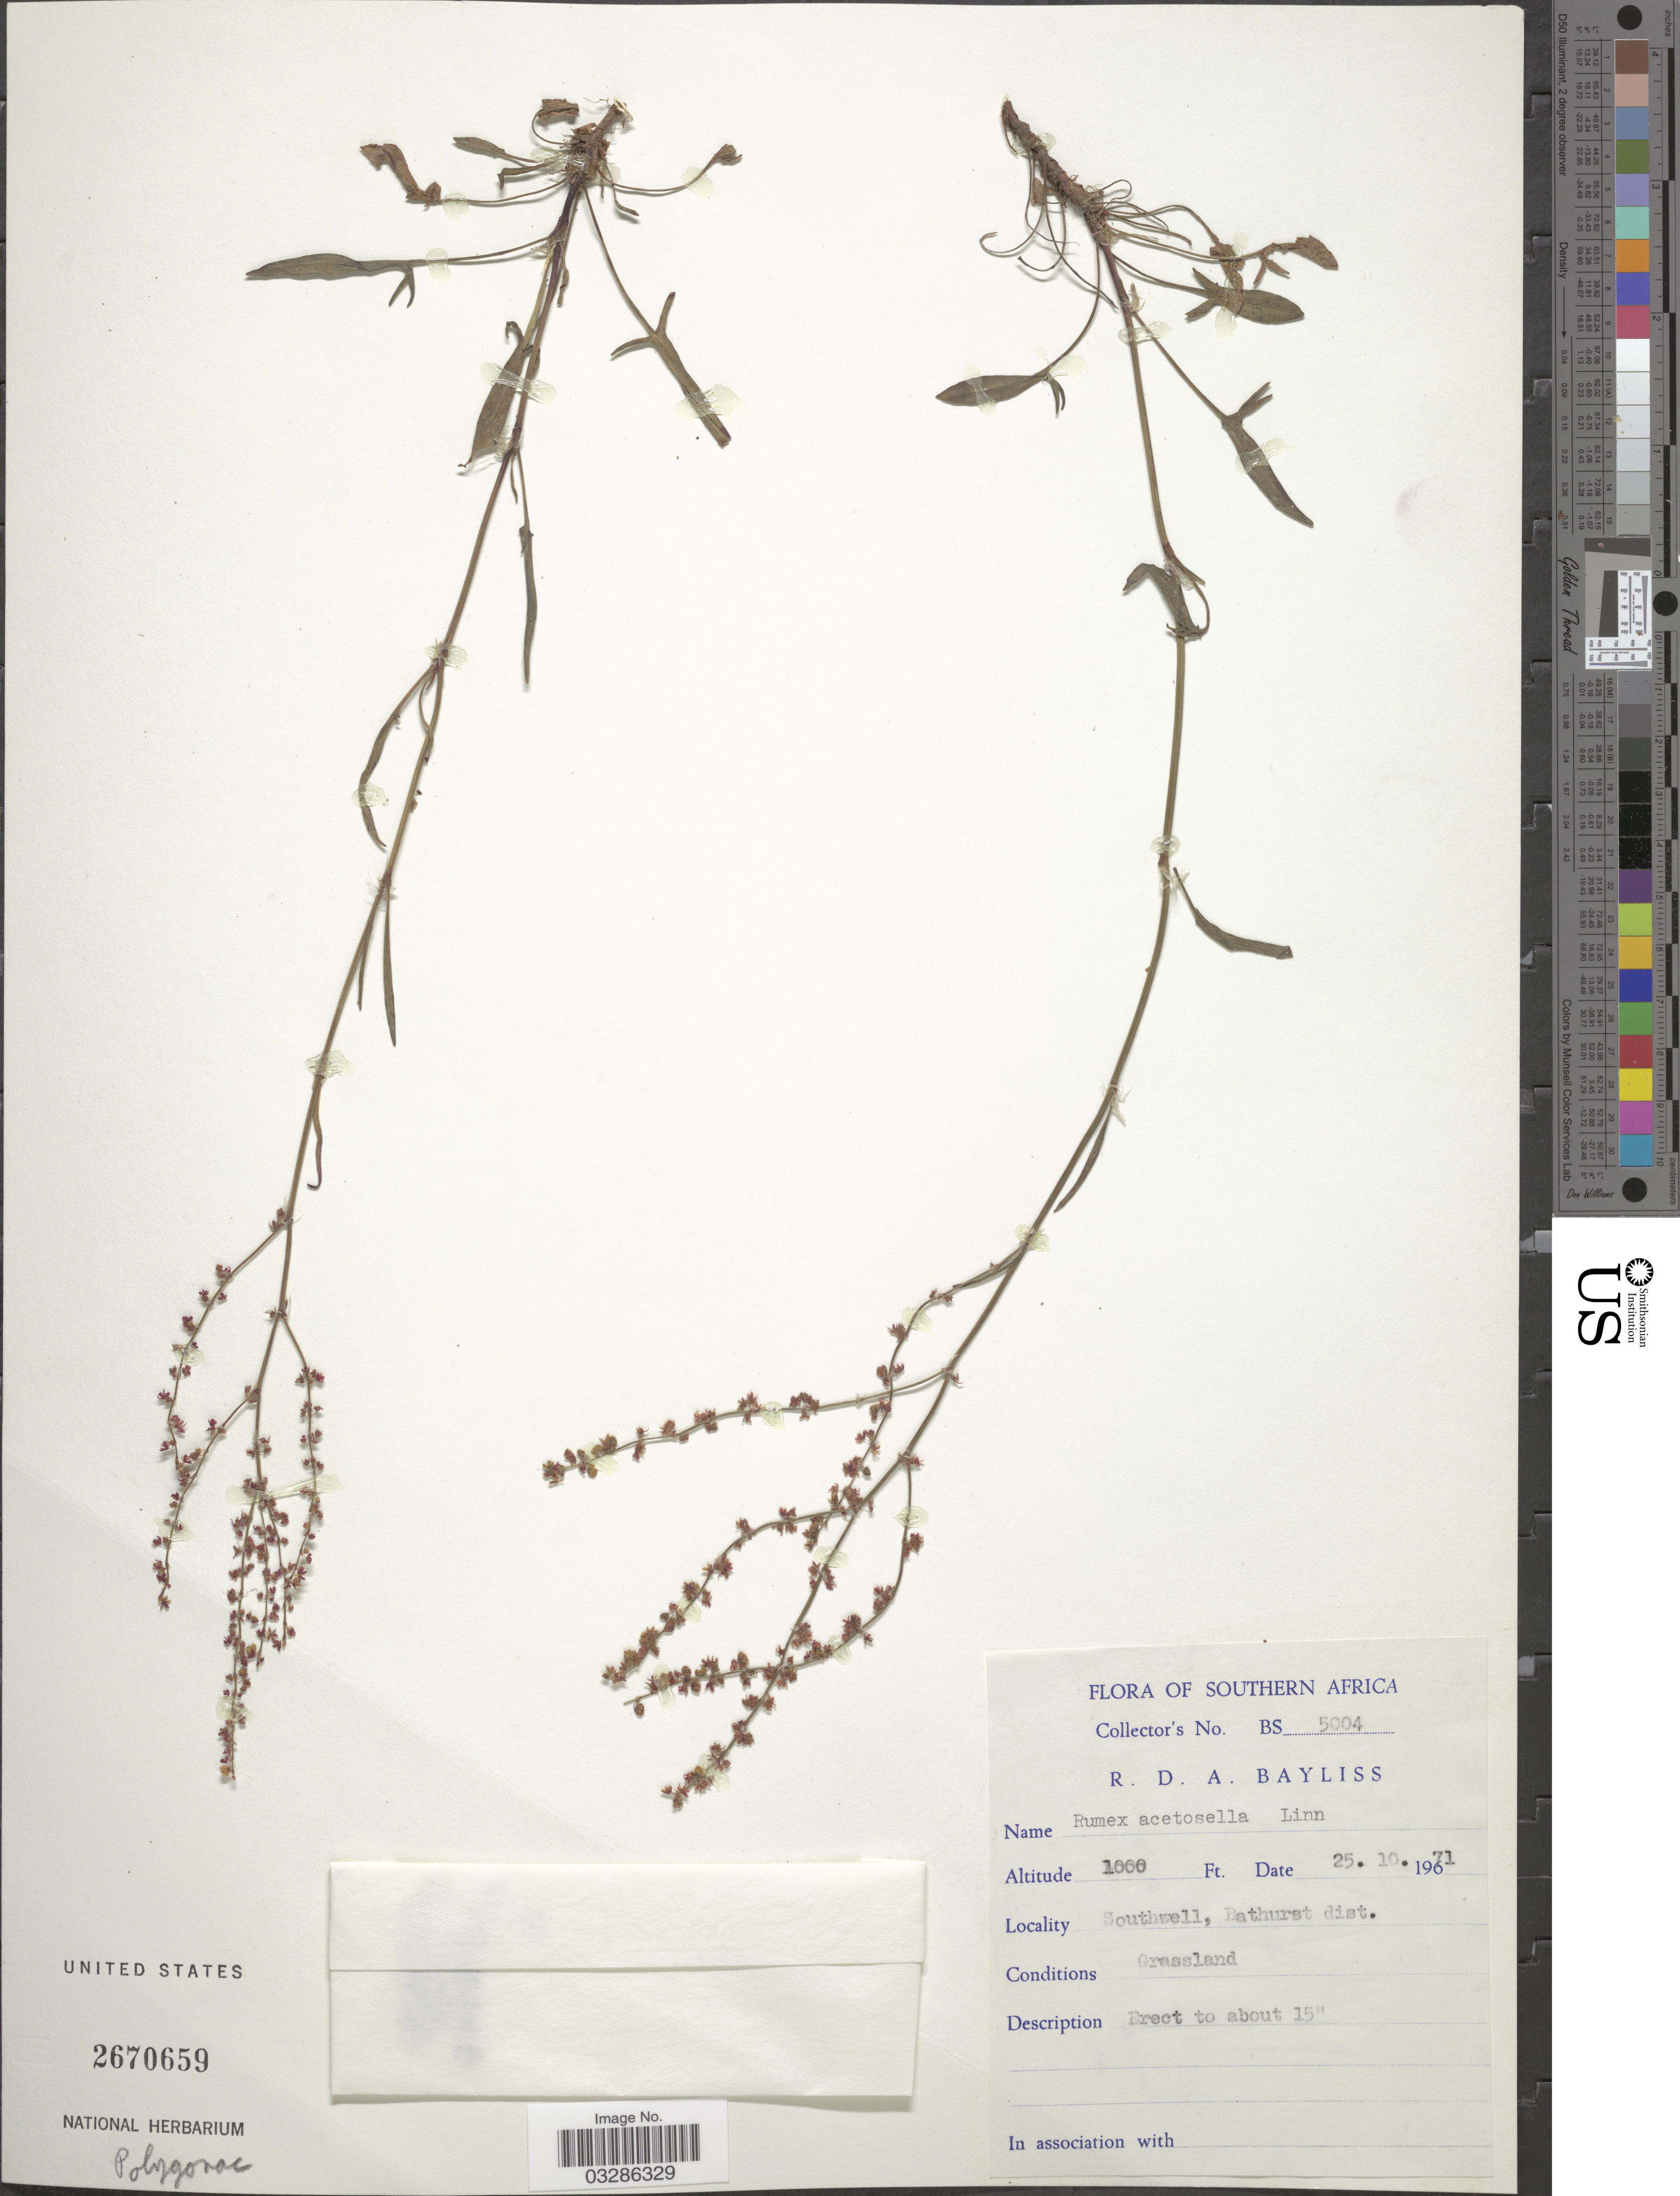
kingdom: Plantae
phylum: Tracheophyta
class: Magnoliopsida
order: Caryophyllales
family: Polygonaceae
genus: Rumex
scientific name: Rumex acetosella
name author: L.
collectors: R. Bayliss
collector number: BS5004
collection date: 1971-10-25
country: South Africa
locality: Southern Africa. Southwell, Bathurst dist.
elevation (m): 305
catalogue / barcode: US 2670659